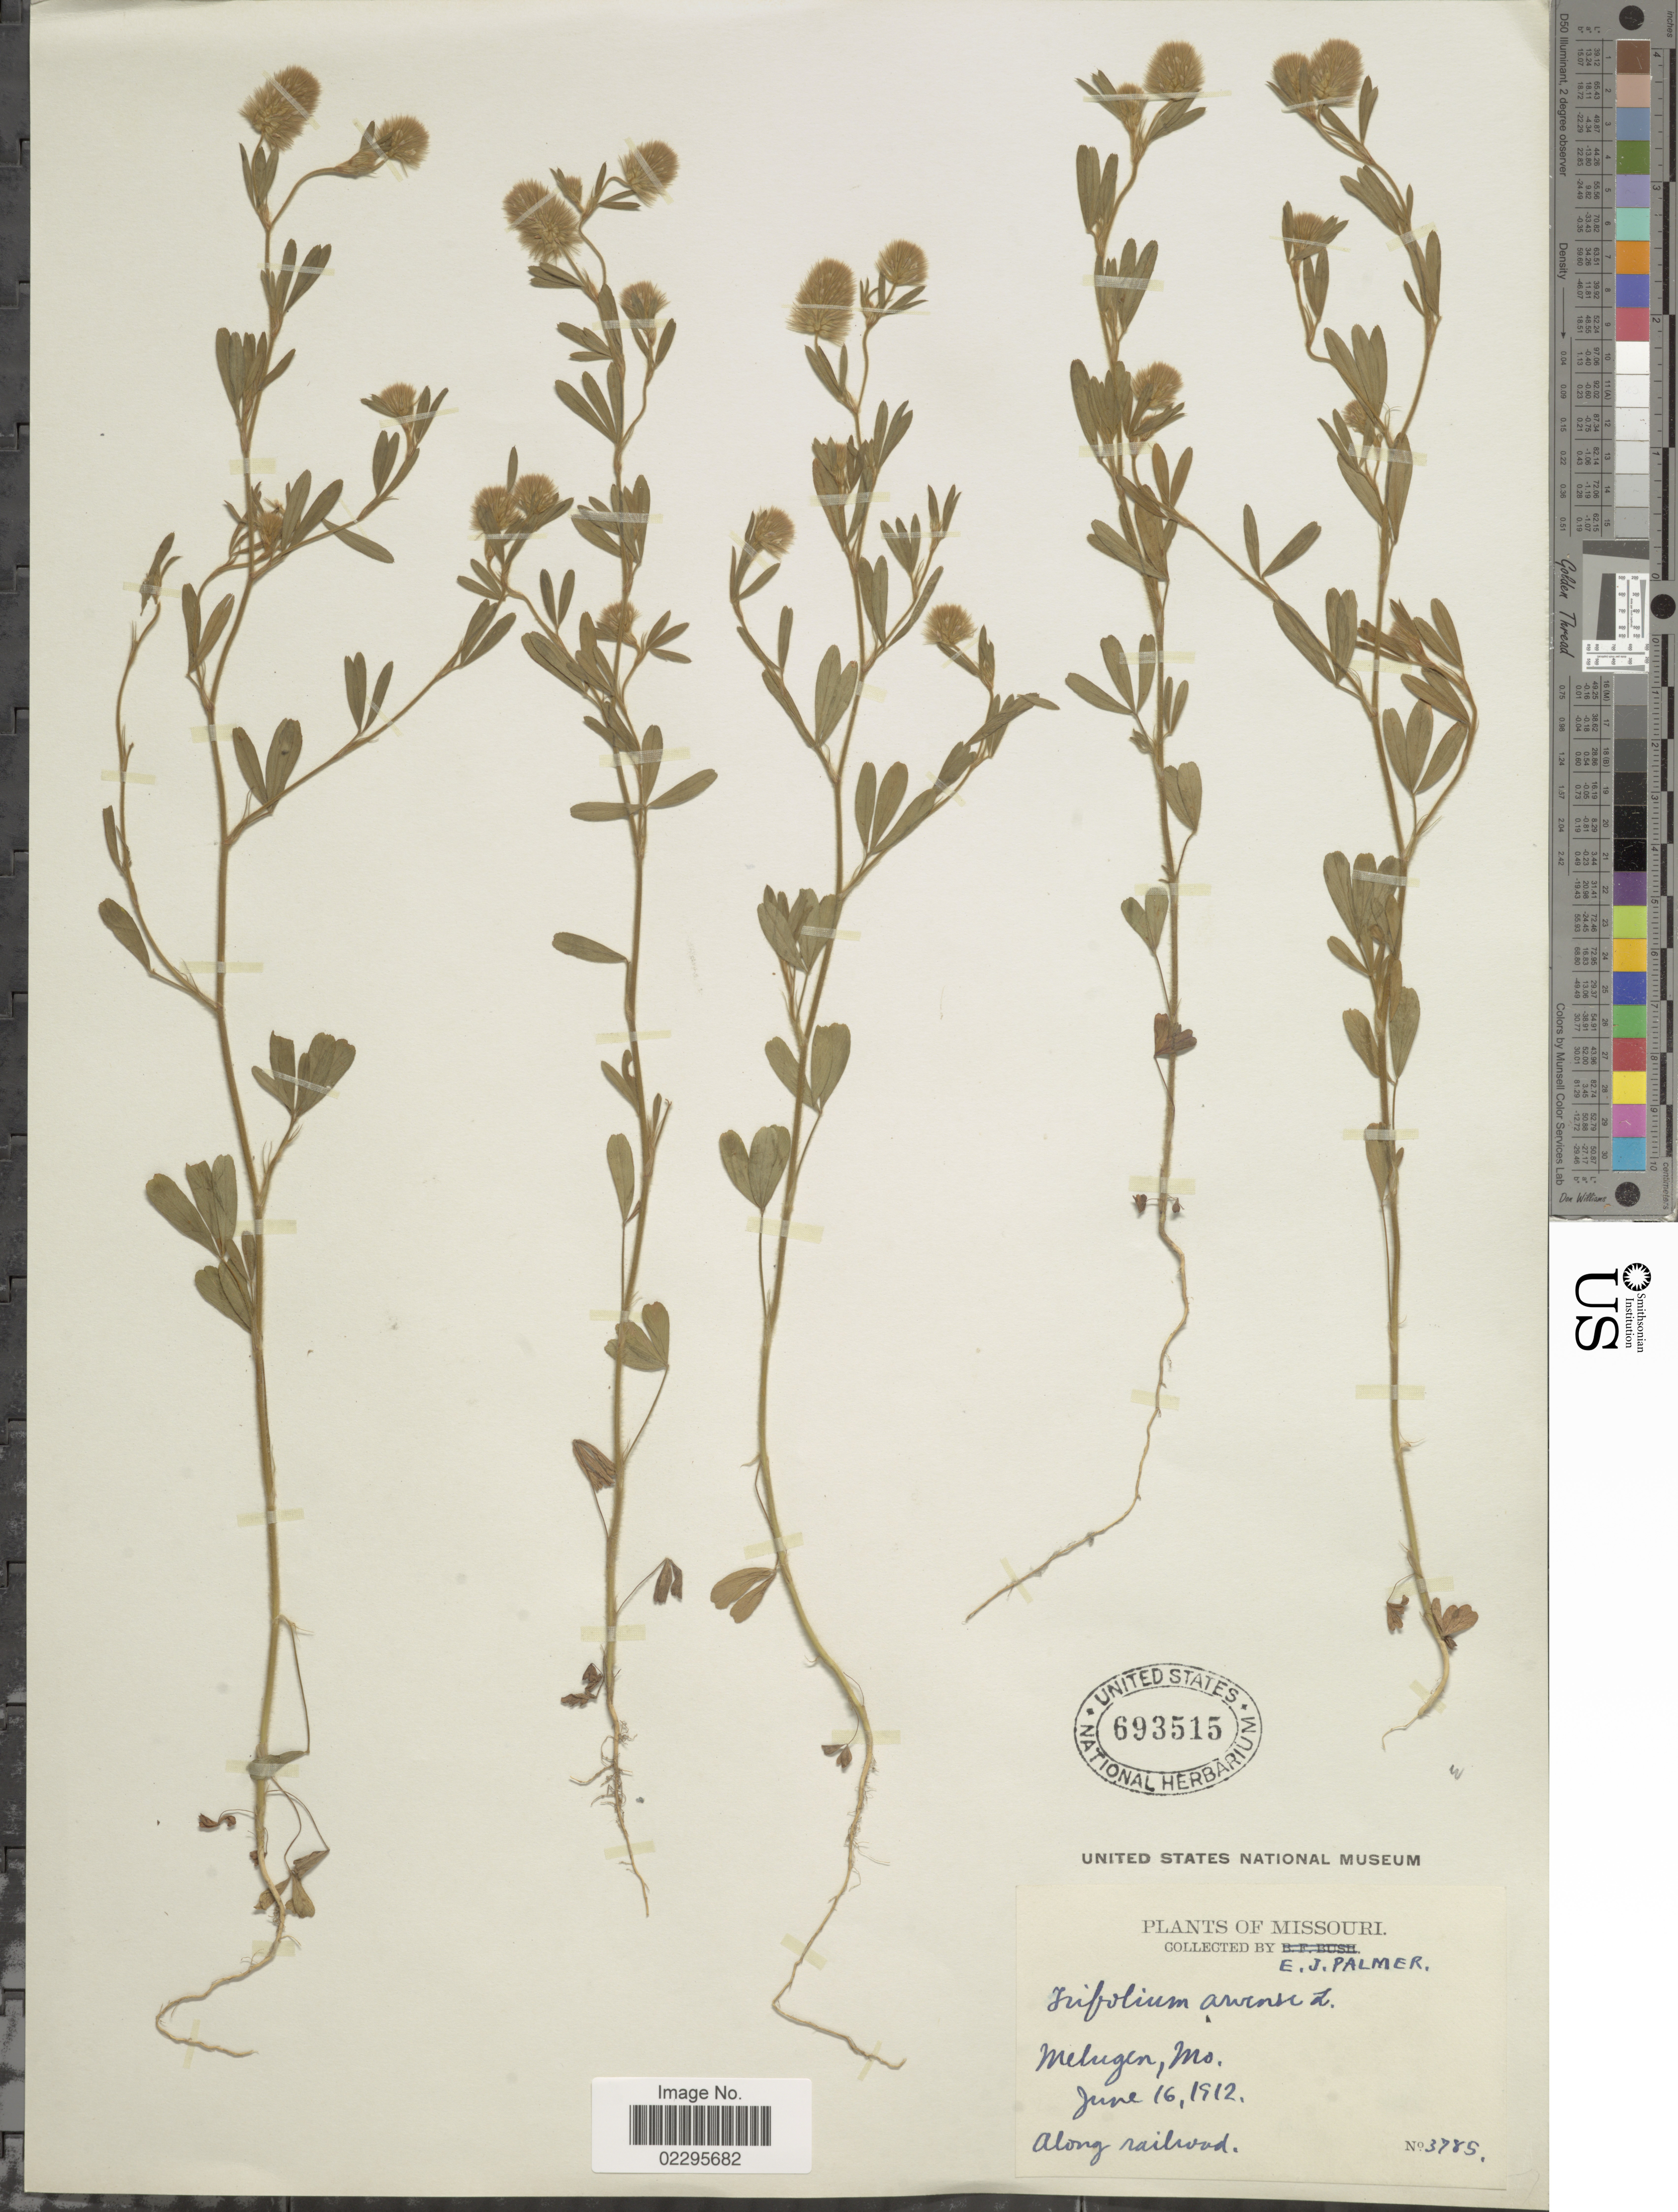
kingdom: Plantae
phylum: Tracheophyta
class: Magnoliopsida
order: Fabales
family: Fabaceae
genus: Trifolium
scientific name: Trifolium arvense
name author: L.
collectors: E. J. Palmer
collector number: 3785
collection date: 1912-06-16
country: United States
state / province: Missouri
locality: Melugen, along railroad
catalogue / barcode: US 693515